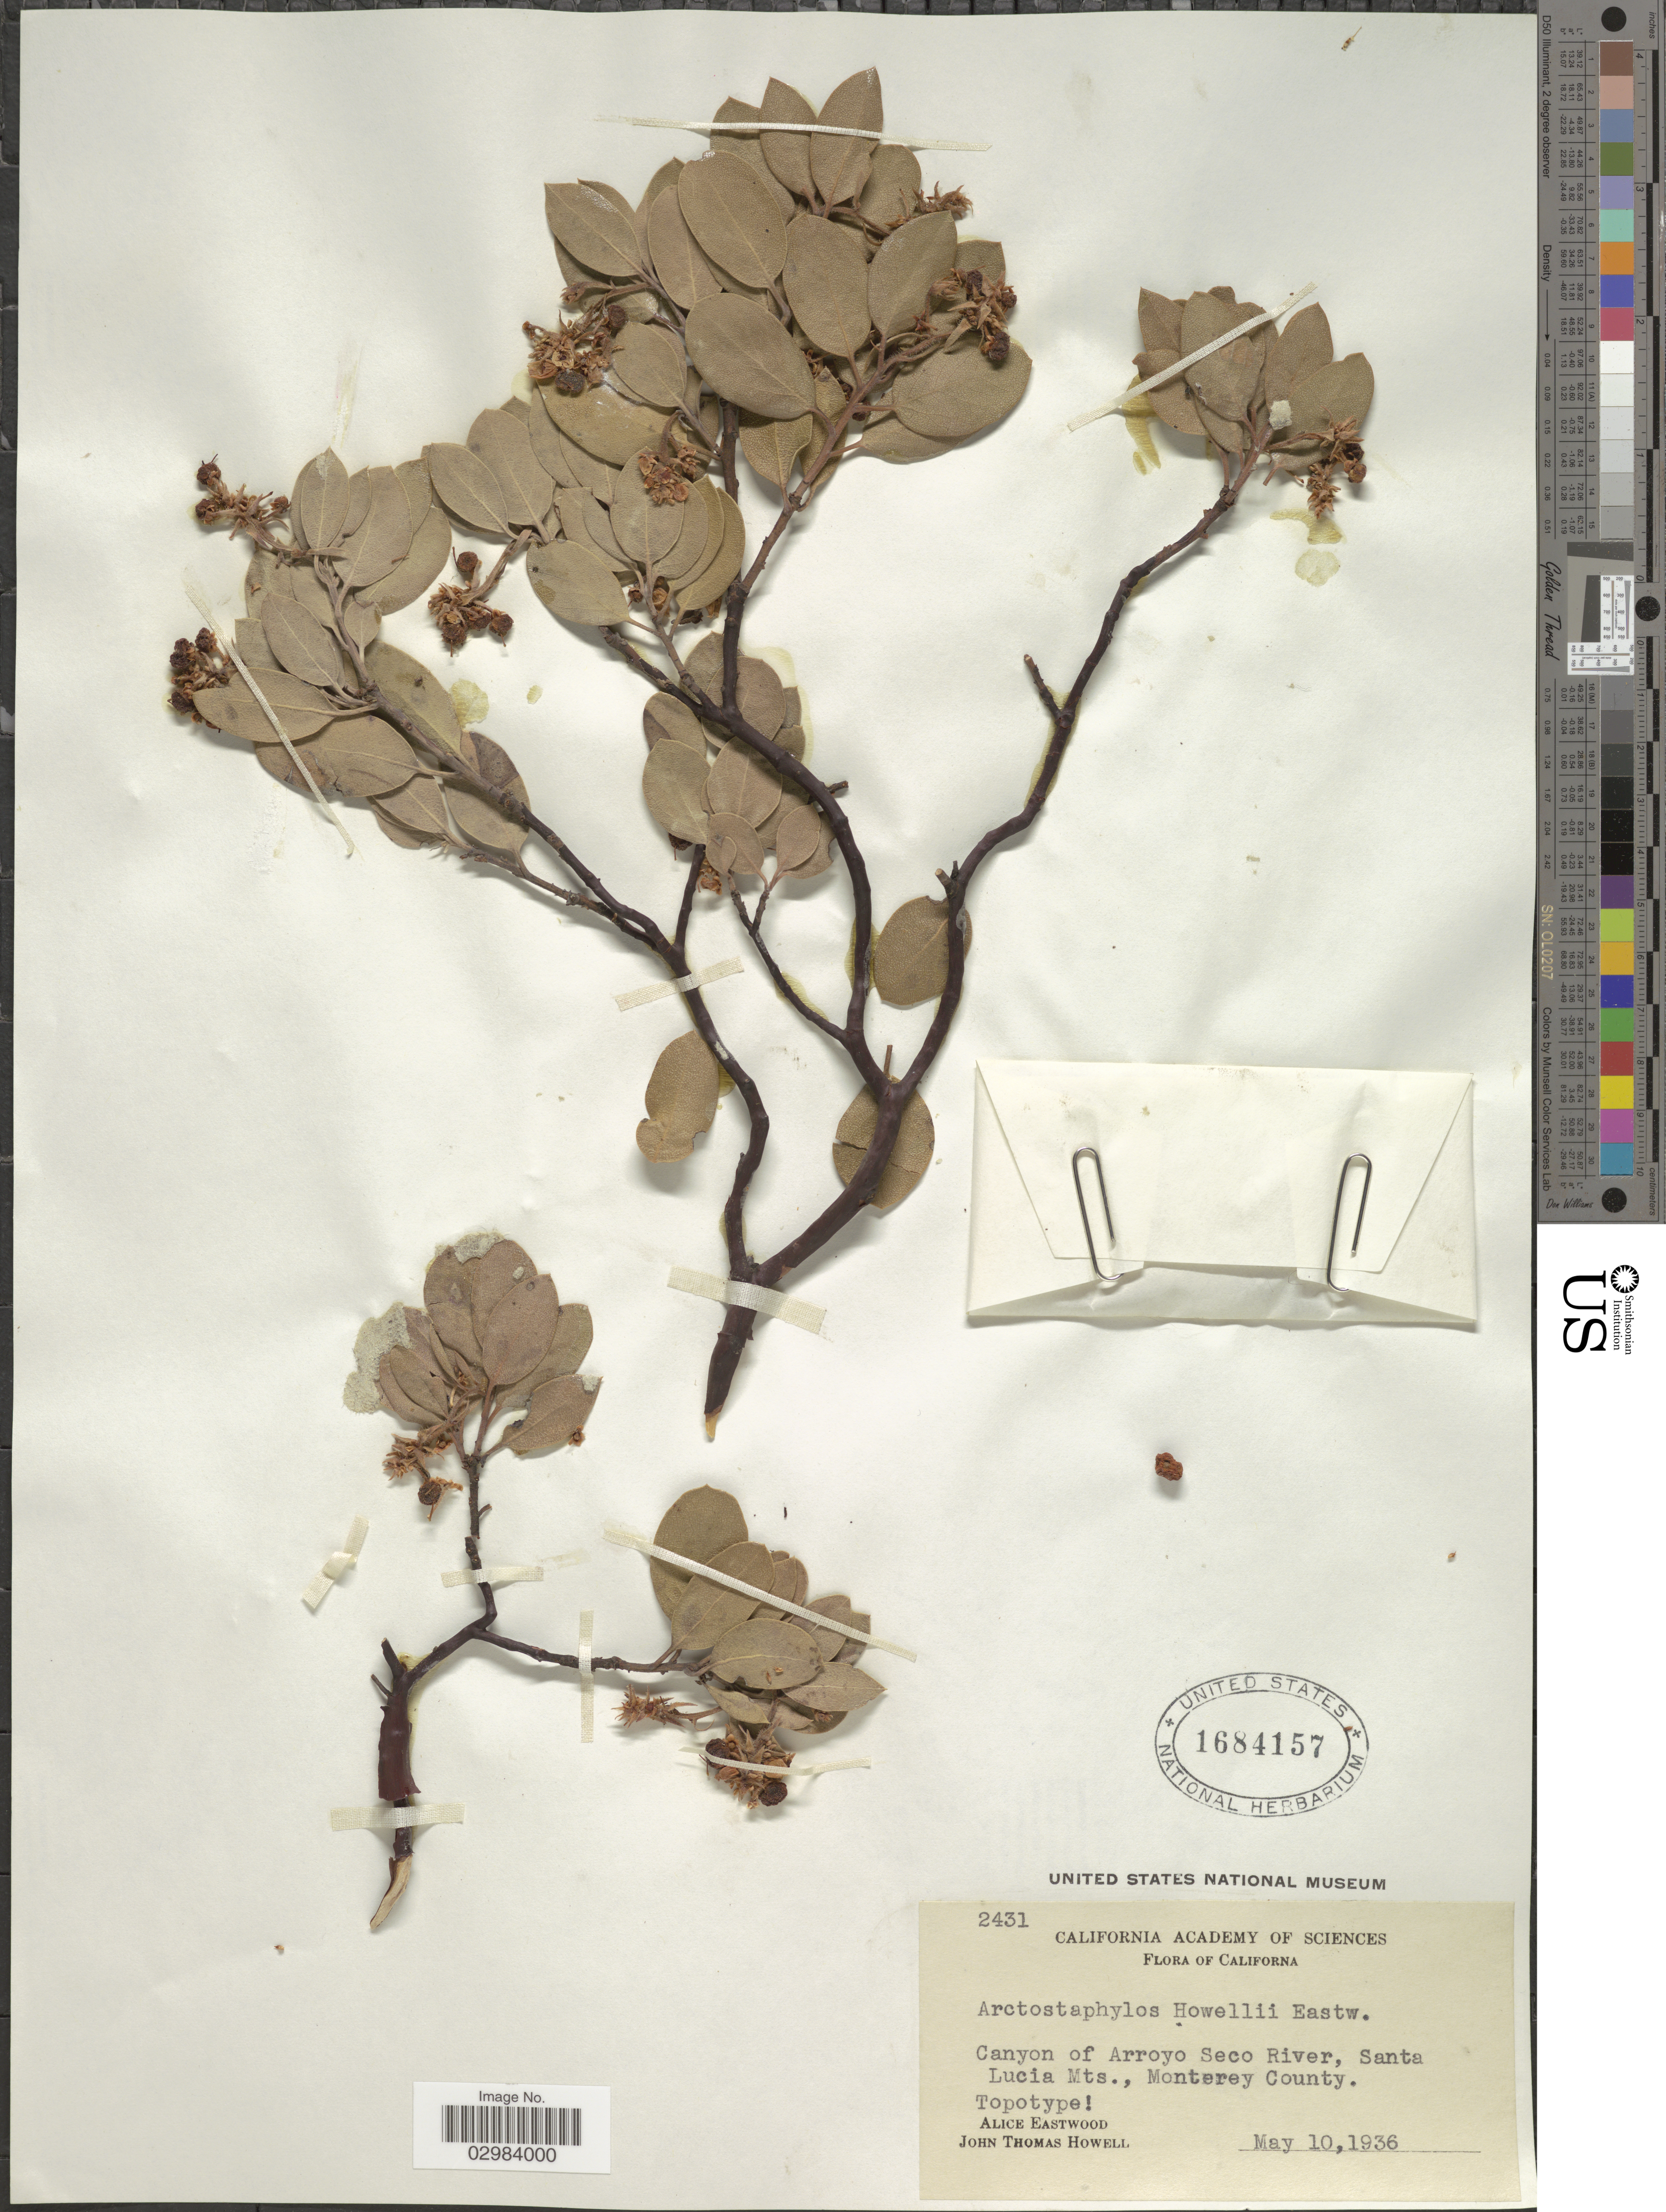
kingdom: Plantae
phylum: Tracheophyta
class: Magnoliopsida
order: Ericales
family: Ericaceae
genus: Arctostaphylos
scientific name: Arctostaphylos howellii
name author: Eastw.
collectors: A. Eastwood & J. T. Howell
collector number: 2431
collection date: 1936-05-10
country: United States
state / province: California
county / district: Monterey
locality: Canyon of Arroyo Seco River, Santa Lucia Mts., Monterey County.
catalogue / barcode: US 1684157